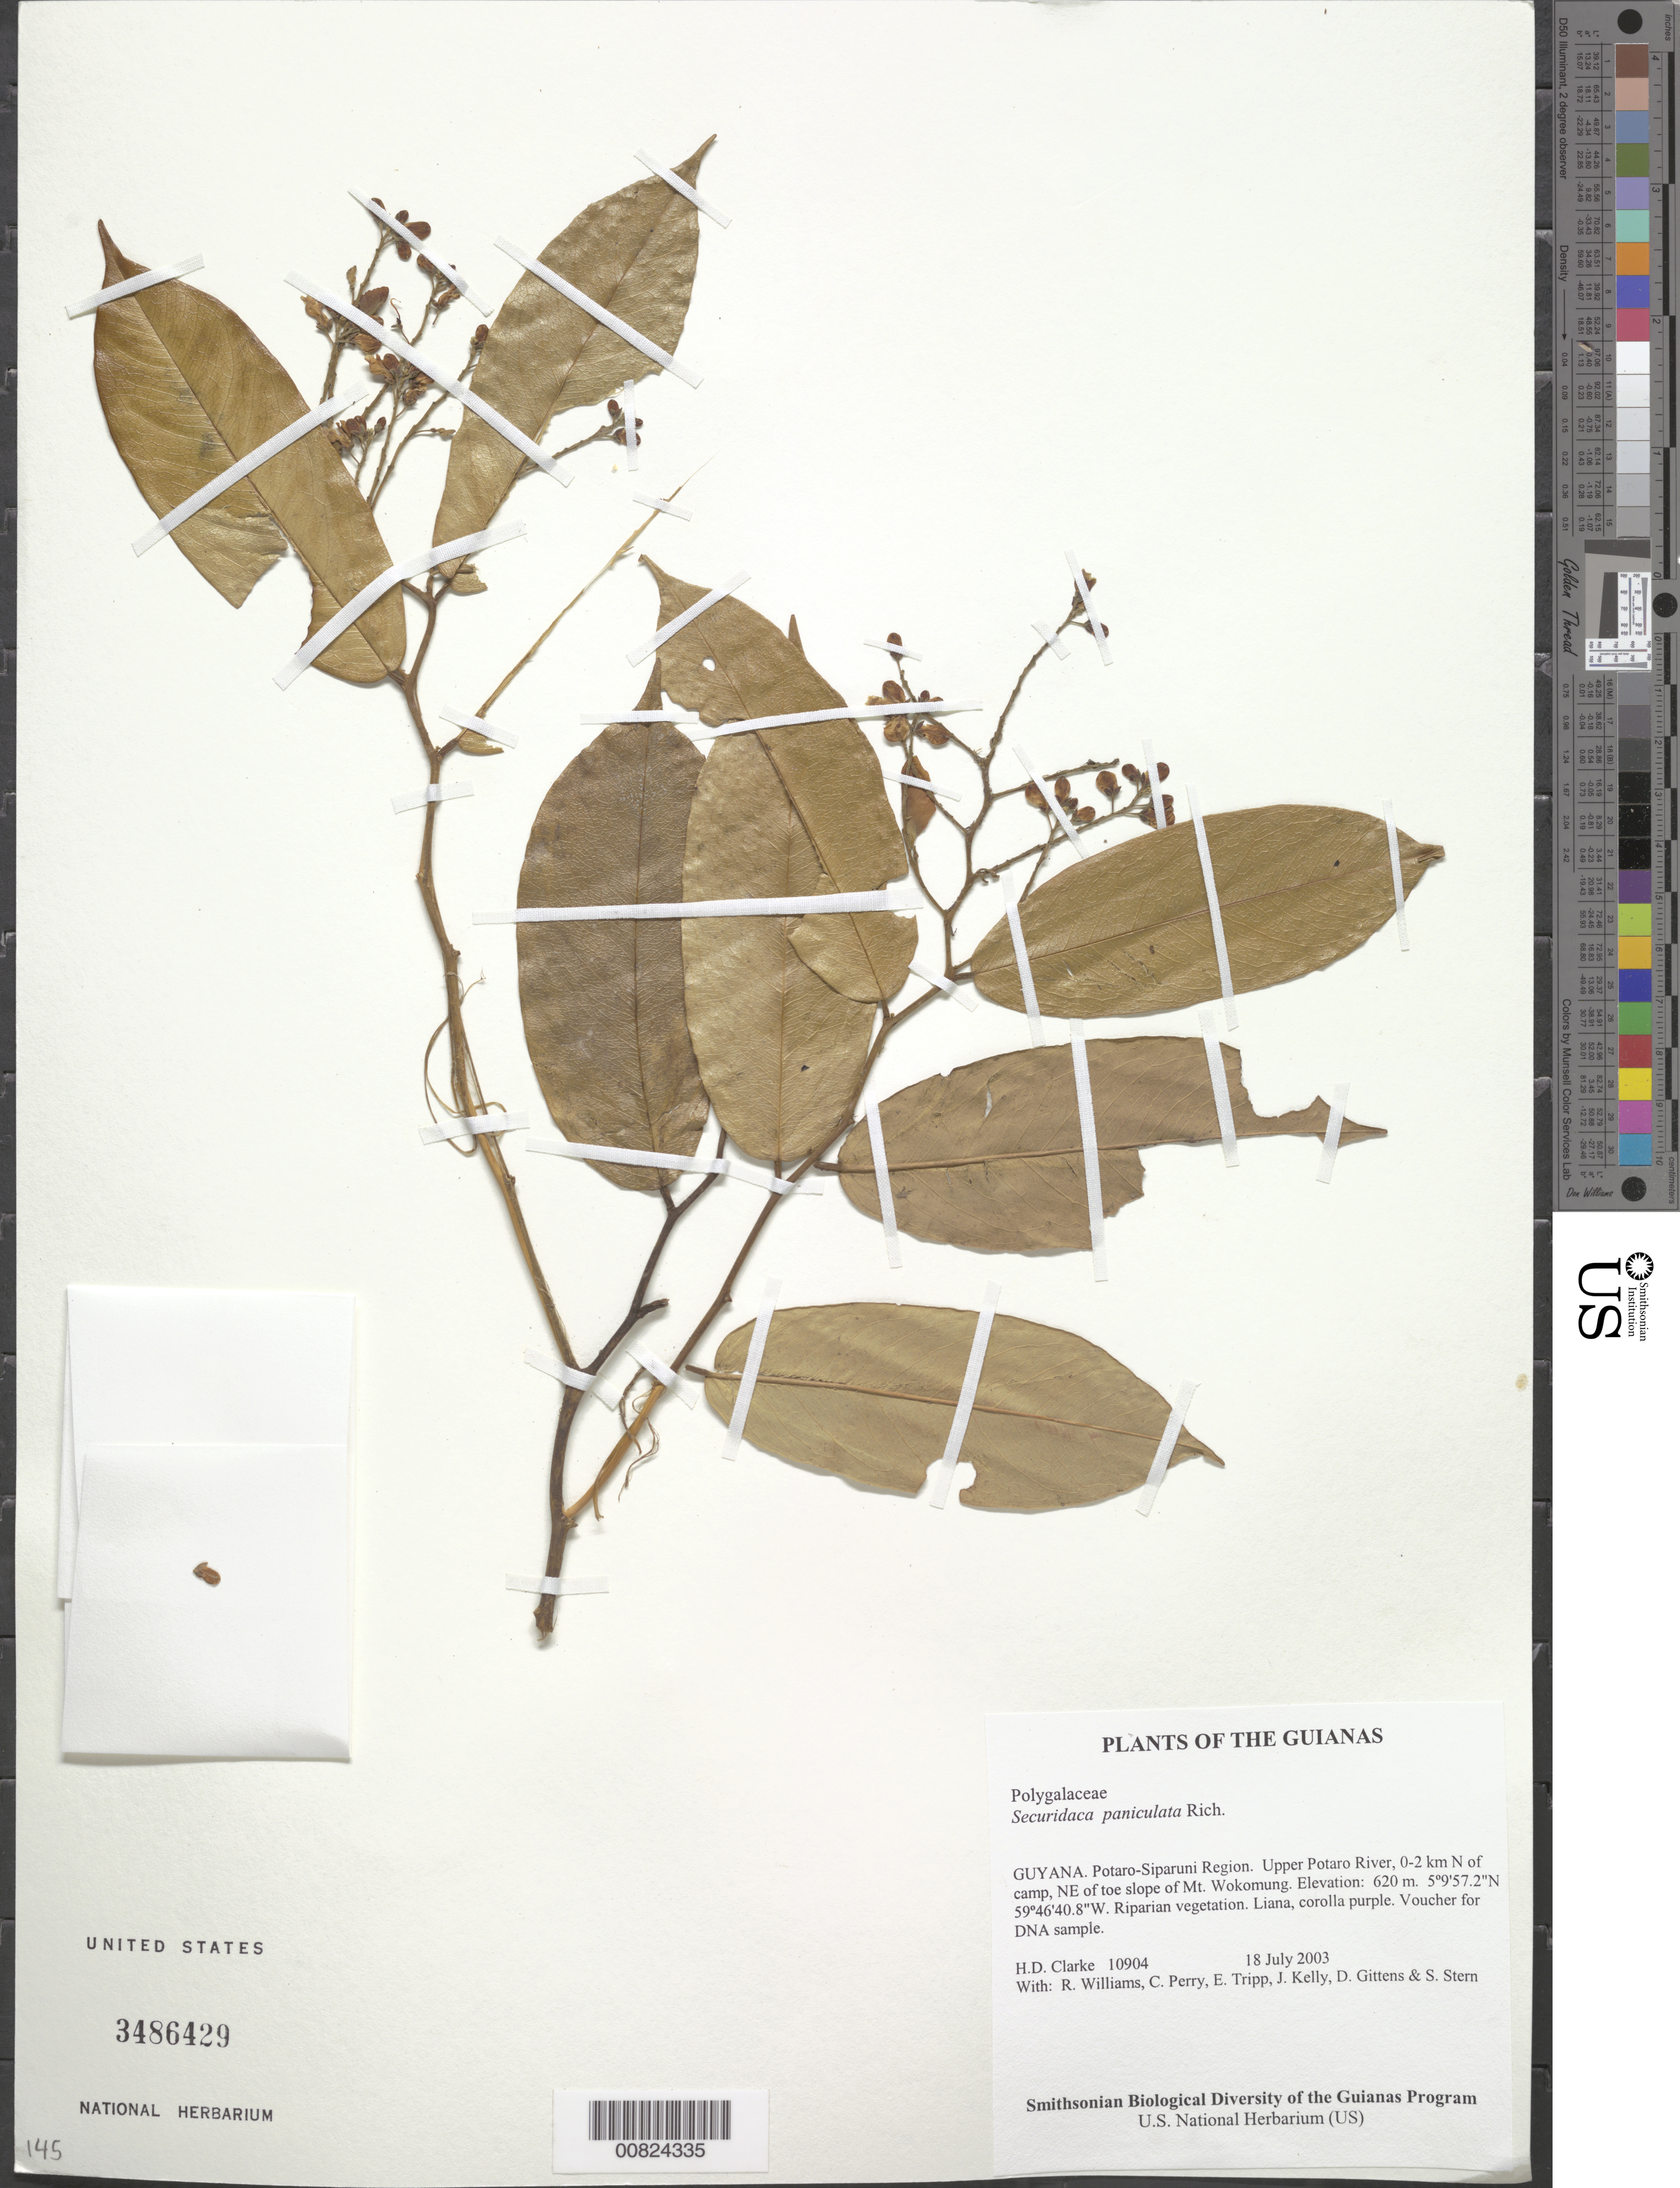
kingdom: Plantae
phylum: Tracheophyta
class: Magnoliopsida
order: Fabales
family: Polygalaceae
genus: Securidaca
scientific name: Securidaca paniculata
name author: Rich.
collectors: H. D. Clarke, R. Williams, C. Perry, E. Tripp, J. Kelly, D. Gittens & S. R. Stern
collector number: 10904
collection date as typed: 18 July 2003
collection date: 2003-07-18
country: Guyana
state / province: Potaro-Siparuni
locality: Upper Potaro River, 0-2 km N of camp, NE of toe slope of Mt. Wokomung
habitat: Riparian vegetation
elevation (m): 620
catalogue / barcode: US 3486429